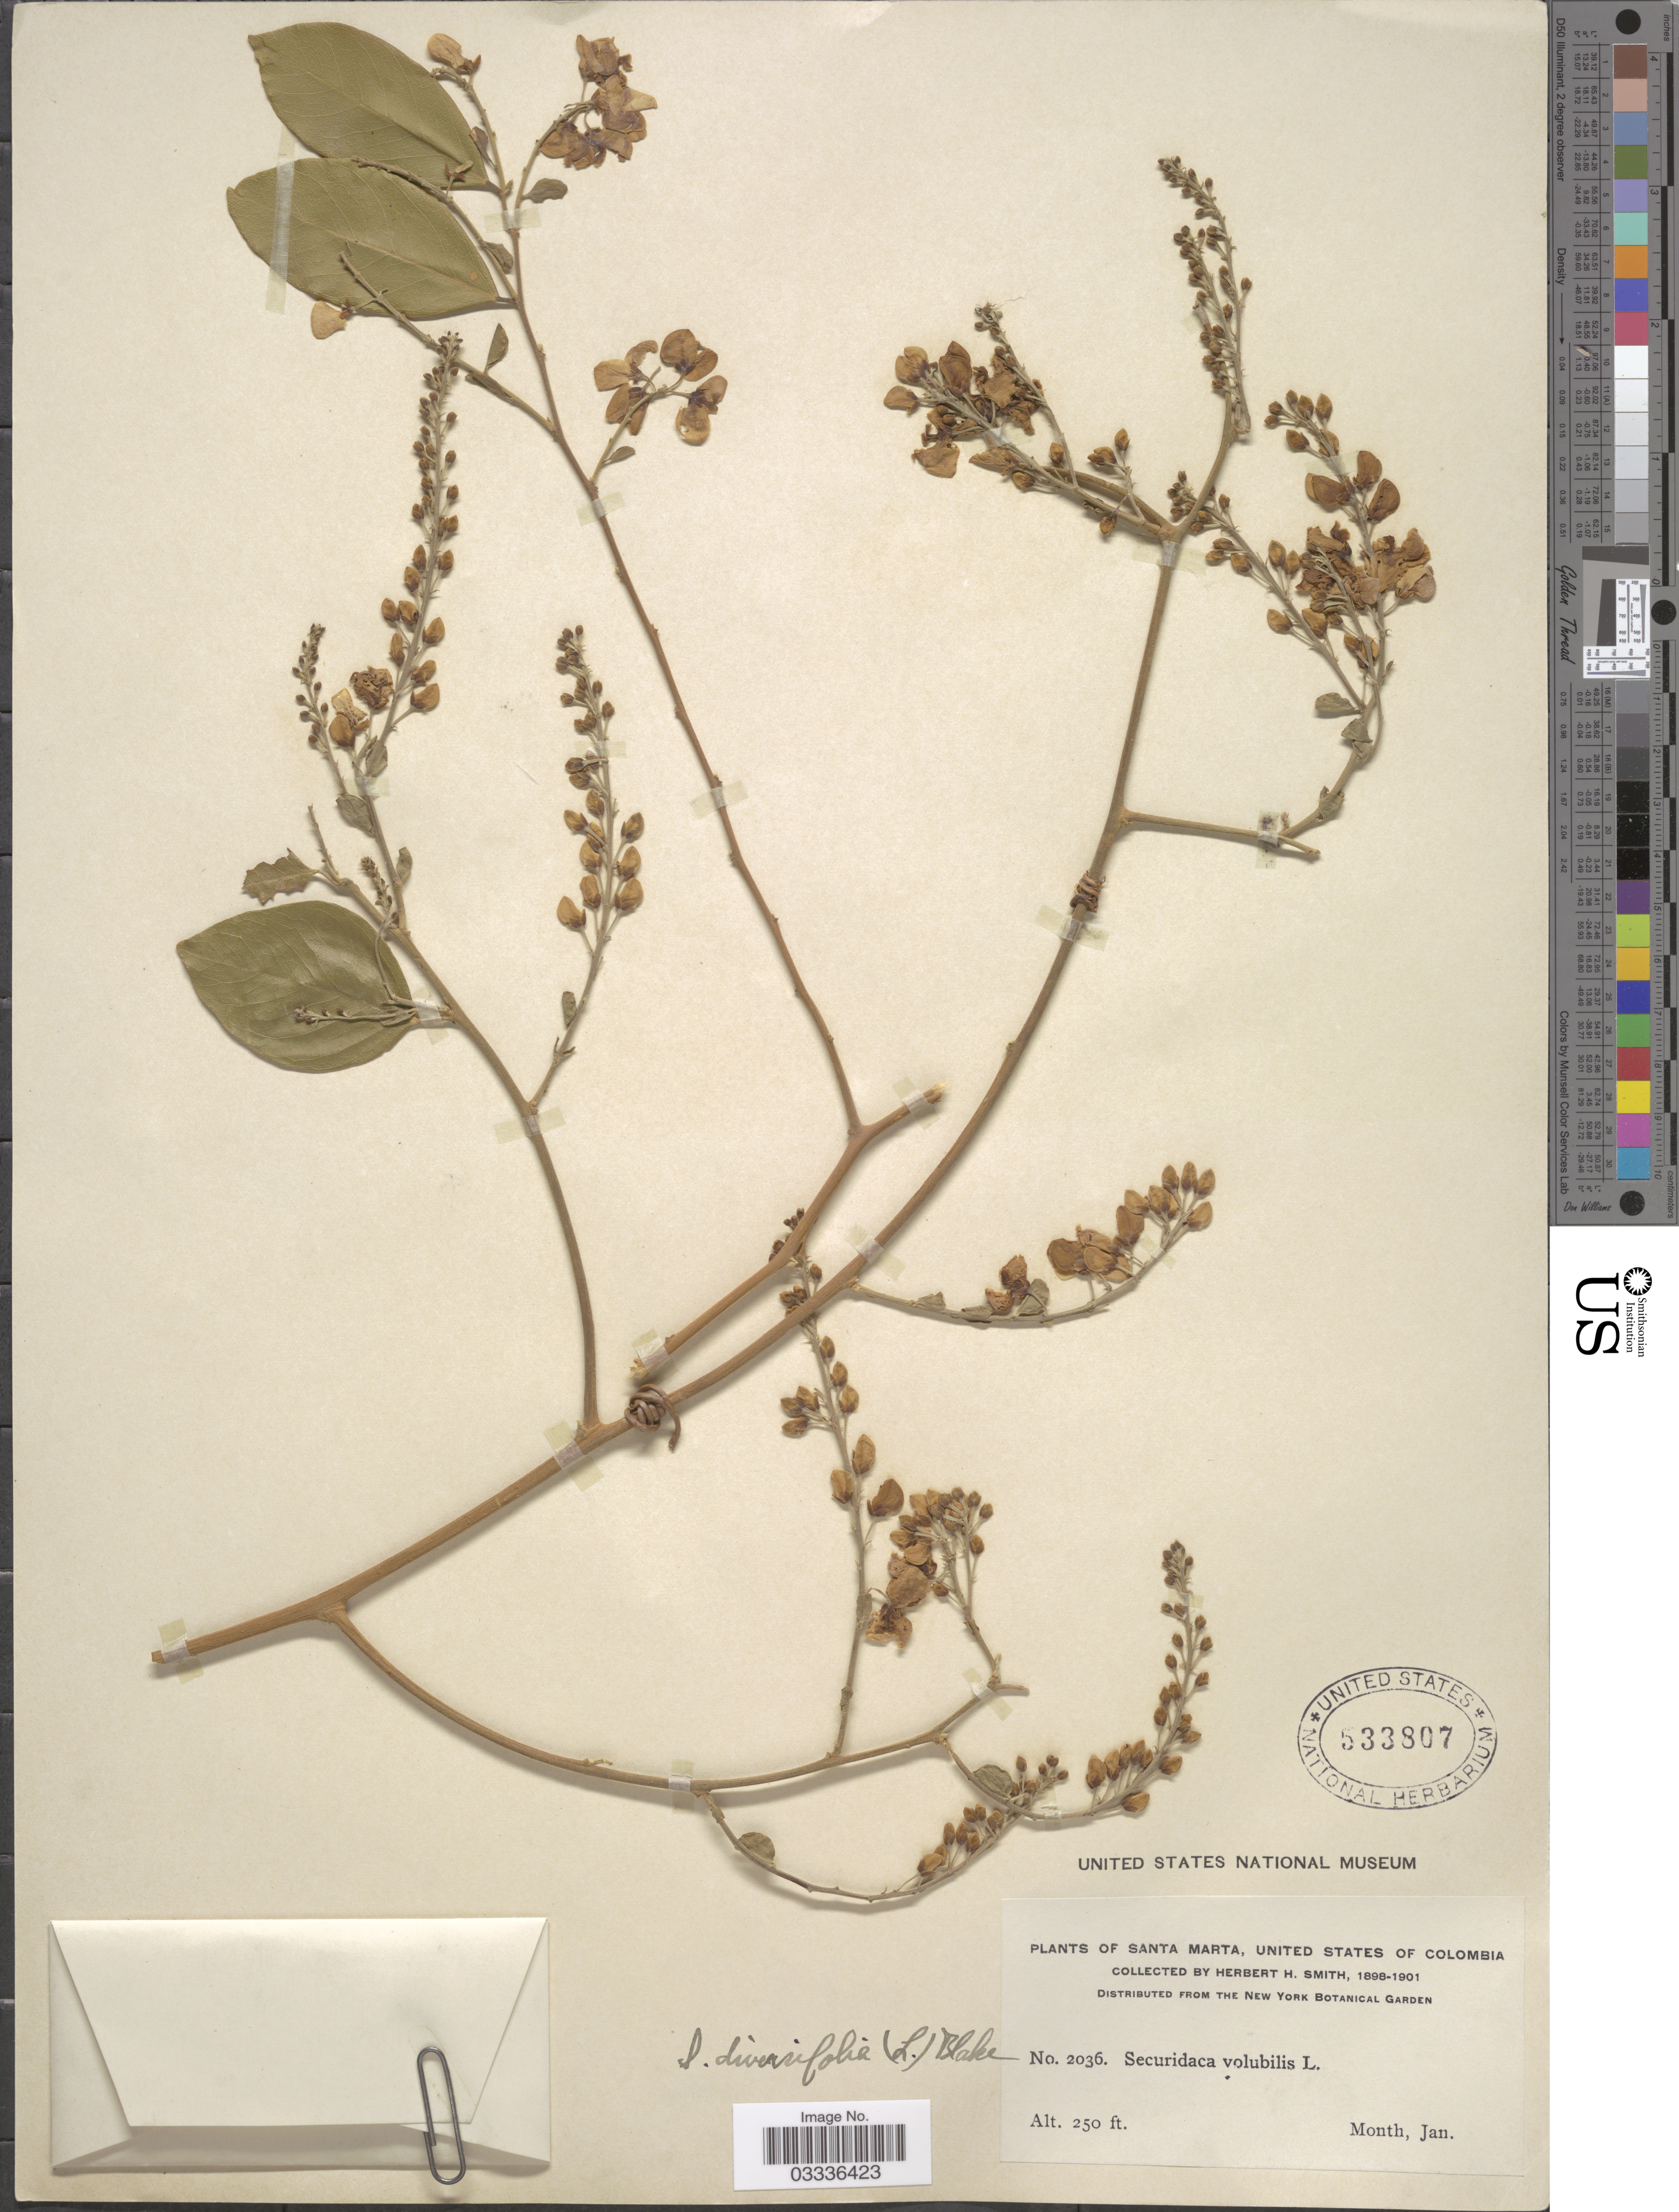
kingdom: Plantae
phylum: Tracheophyta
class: Magnoliopsida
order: Fabales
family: Polygalaceae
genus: Securidaca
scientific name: Securidaca diversifolia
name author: (L.) S.F. Blake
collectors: Herbert H. Smith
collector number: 2036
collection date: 1898-01/1901-01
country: Colombia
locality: Santa Marta.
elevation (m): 76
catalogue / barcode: US 533807